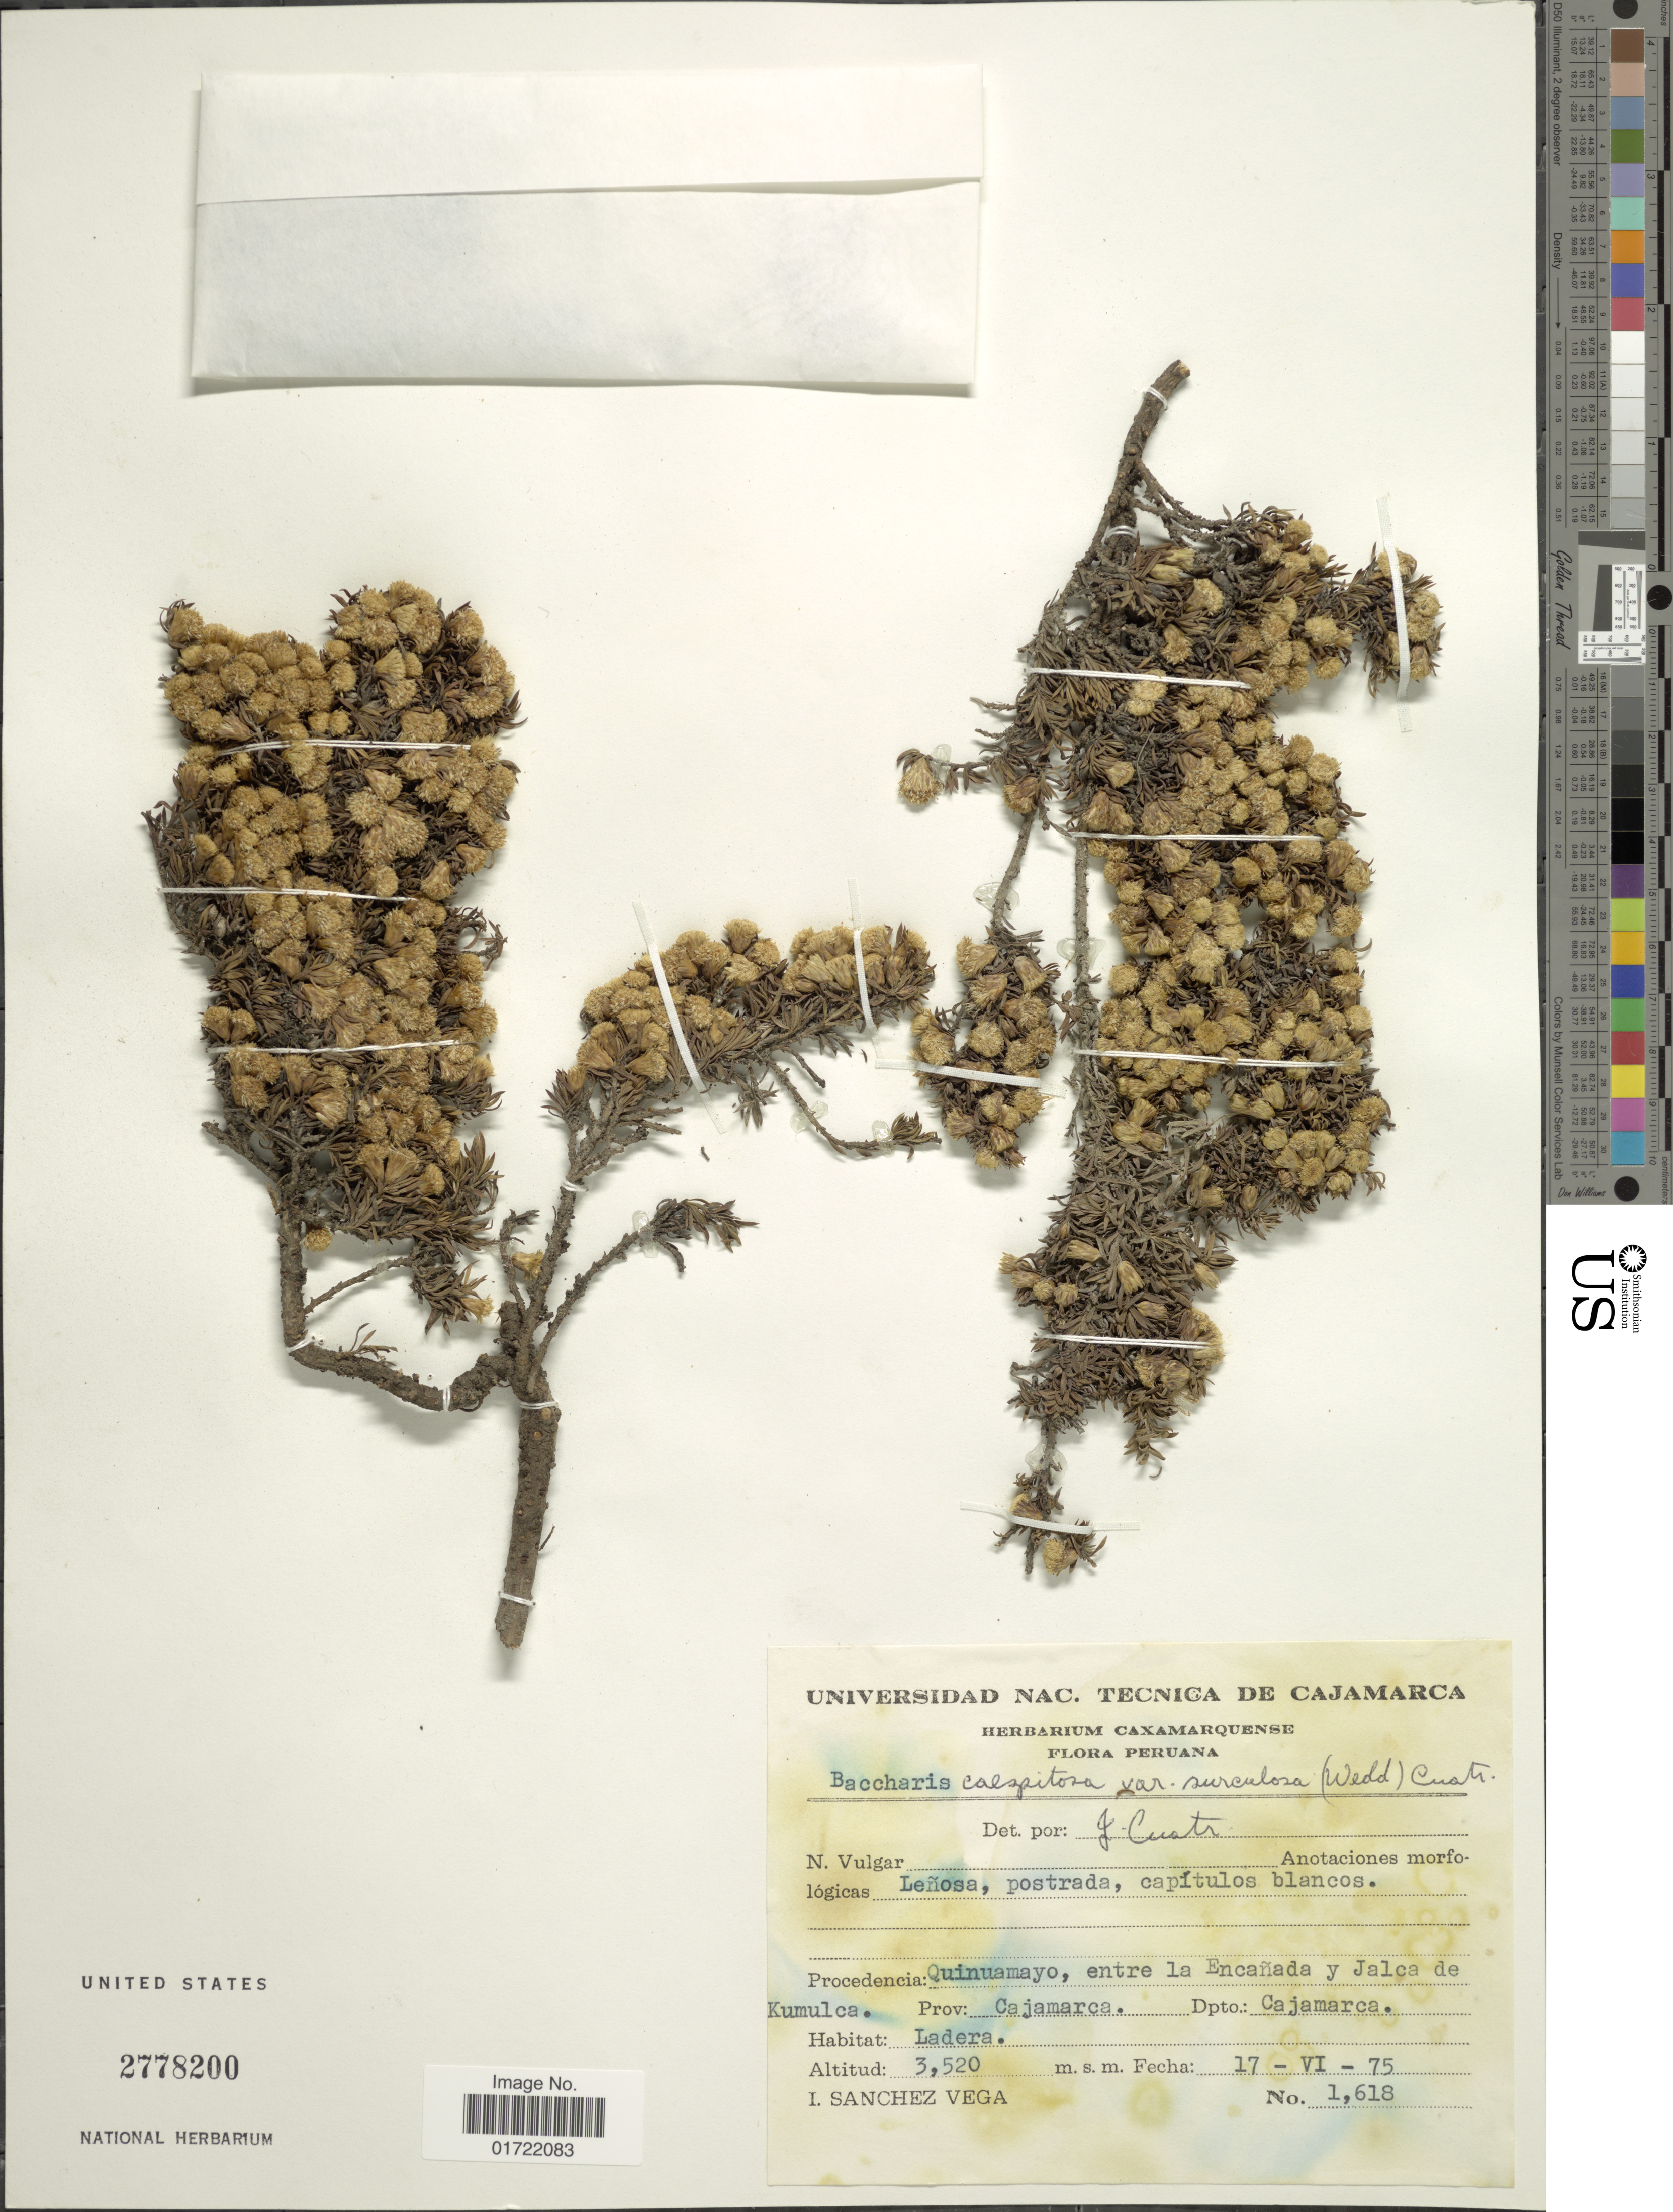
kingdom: Plantae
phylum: Tracheophyta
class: Magnoliopsida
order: Asterales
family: Asteraceae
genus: Baccharis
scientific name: Baccharis caespitosa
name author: (Ruiz & Pav.) Pers.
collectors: I. Sánchez Vega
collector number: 1618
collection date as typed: Transcribed d/m/y: 17/6/75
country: Peru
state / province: Cajamarca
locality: Dpto. Cajamarca, Quinuamayo, entre la Encañada y Jalca de Kumulca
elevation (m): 3520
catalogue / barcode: US 2778200